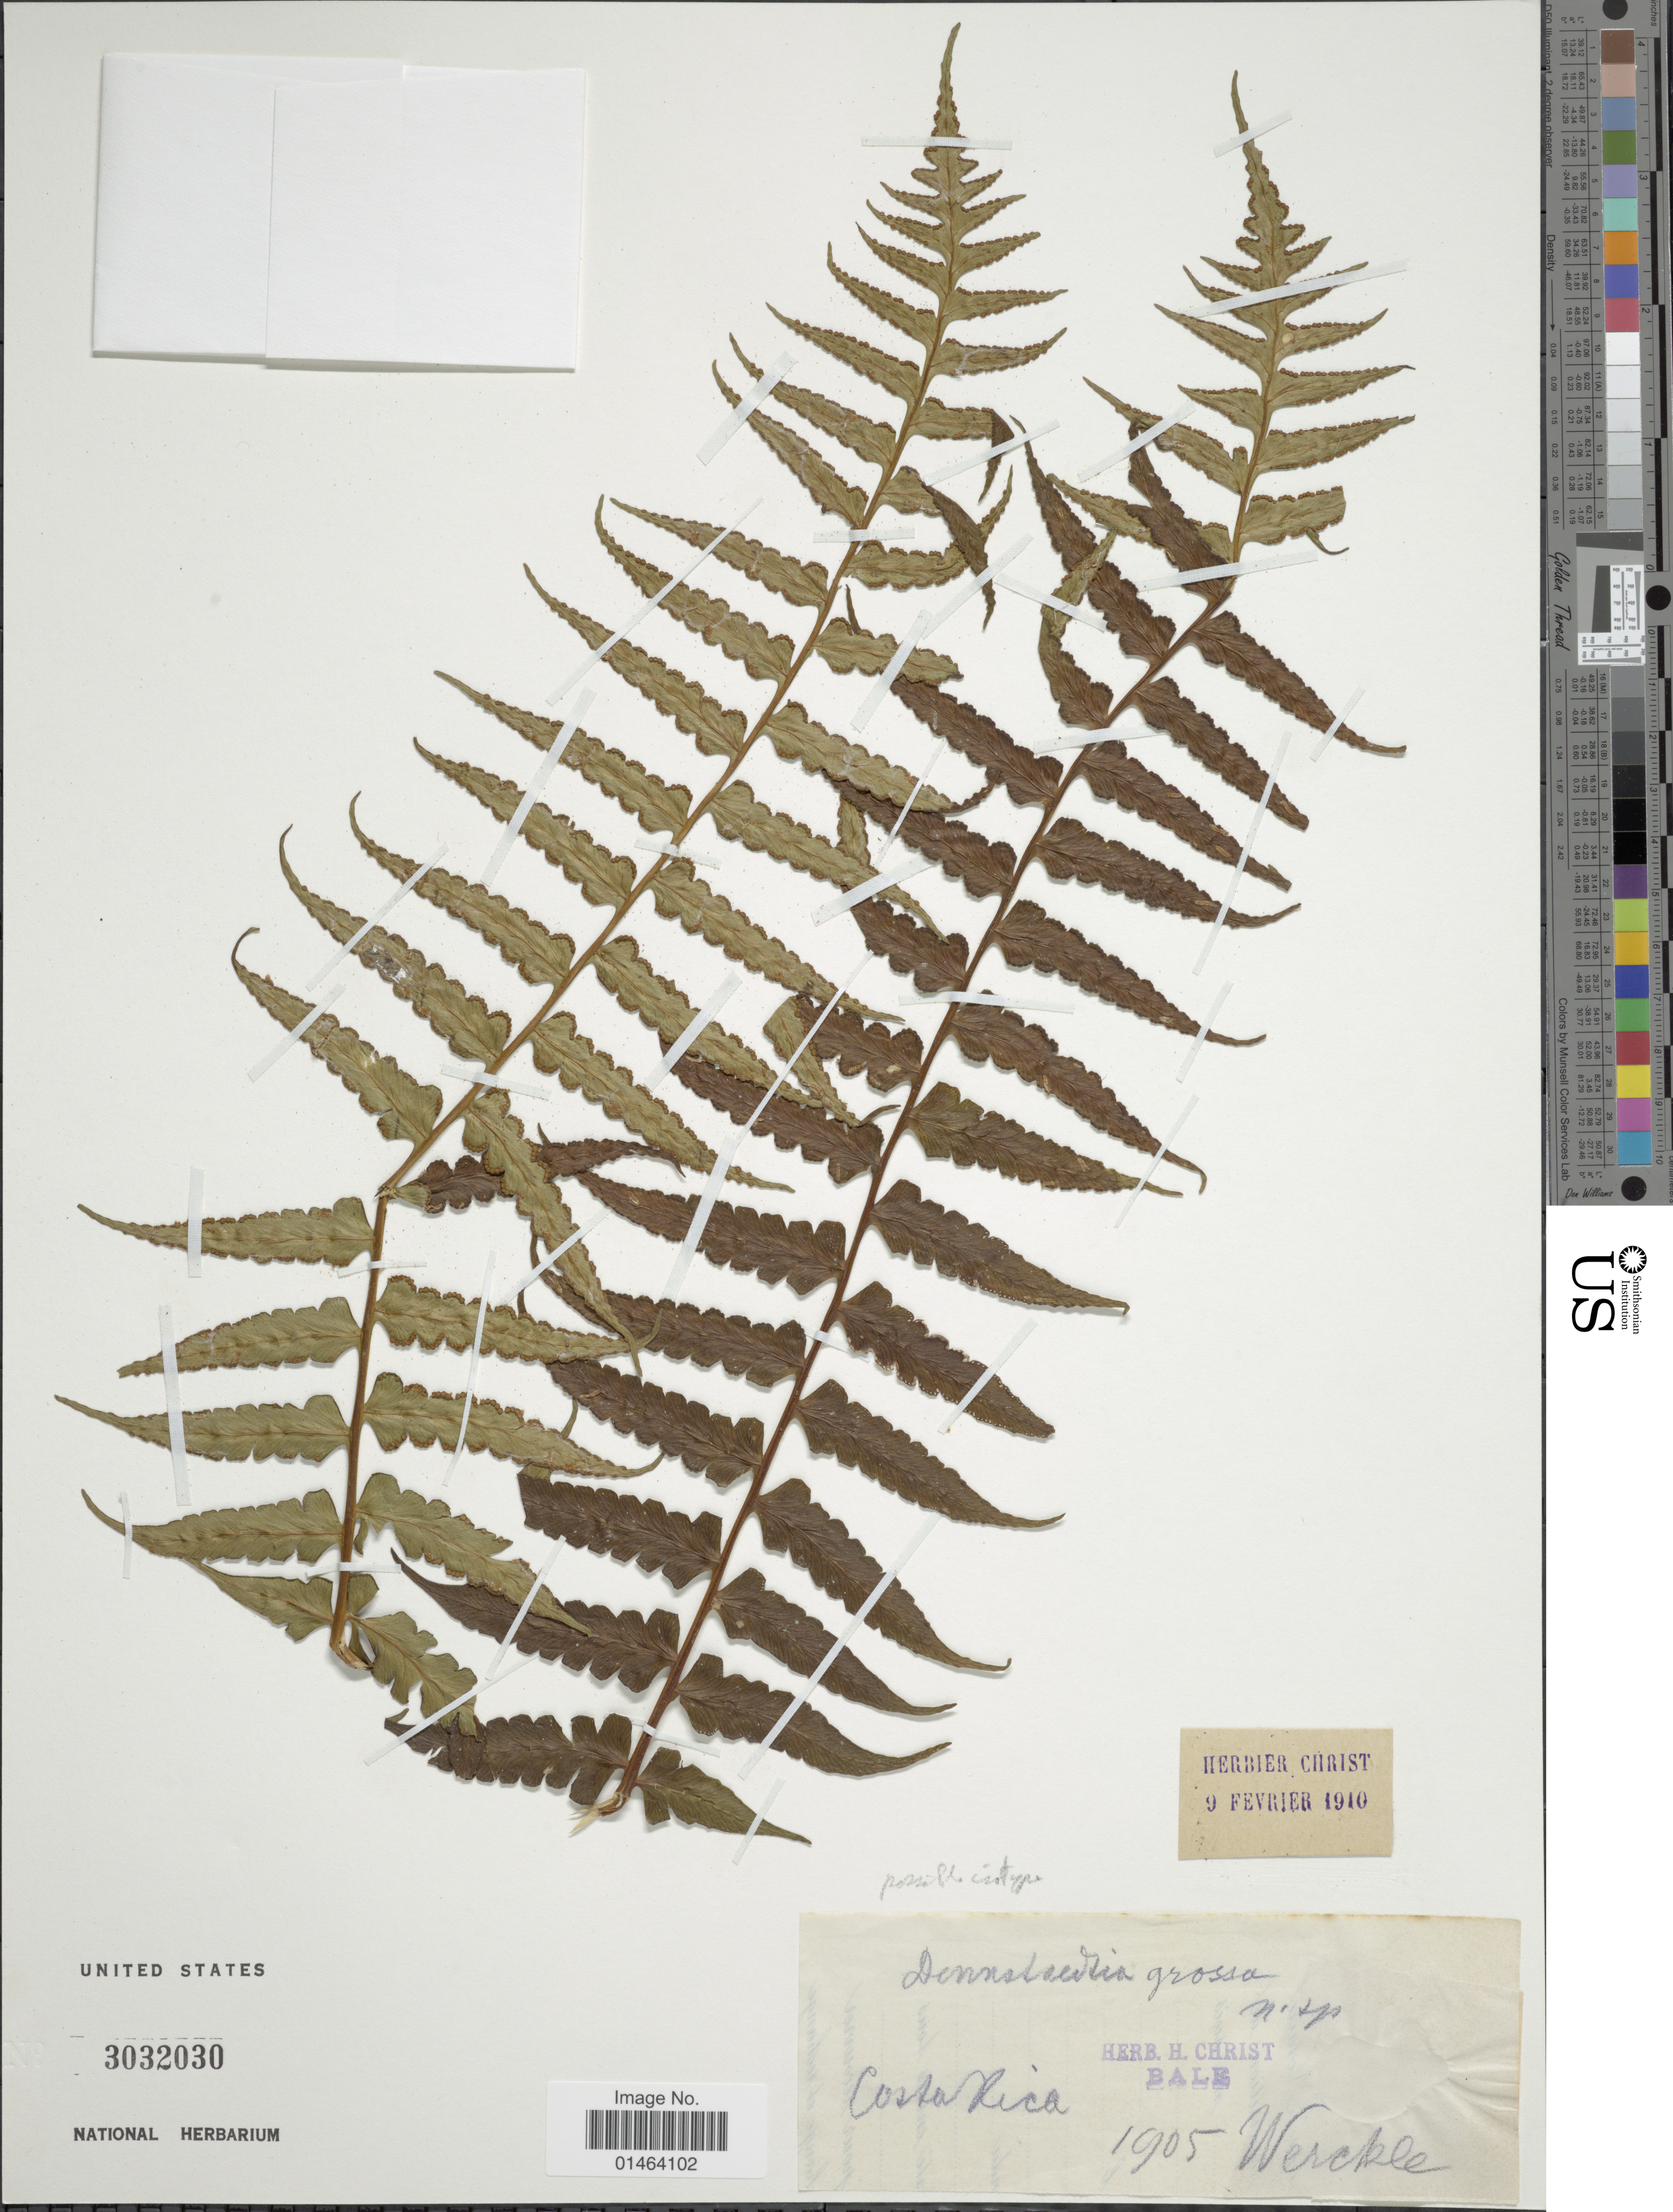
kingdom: Plantae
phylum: Tracheophyta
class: Polypodiopsida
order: Polypodiales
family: Dennstaedtiaceae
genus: Dennstaedtia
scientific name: Dennstaedtia coronata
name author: (Sodiro) C. Chr.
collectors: Werckle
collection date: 1905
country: Costa Rica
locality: Costa Rica.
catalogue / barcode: US 3032030